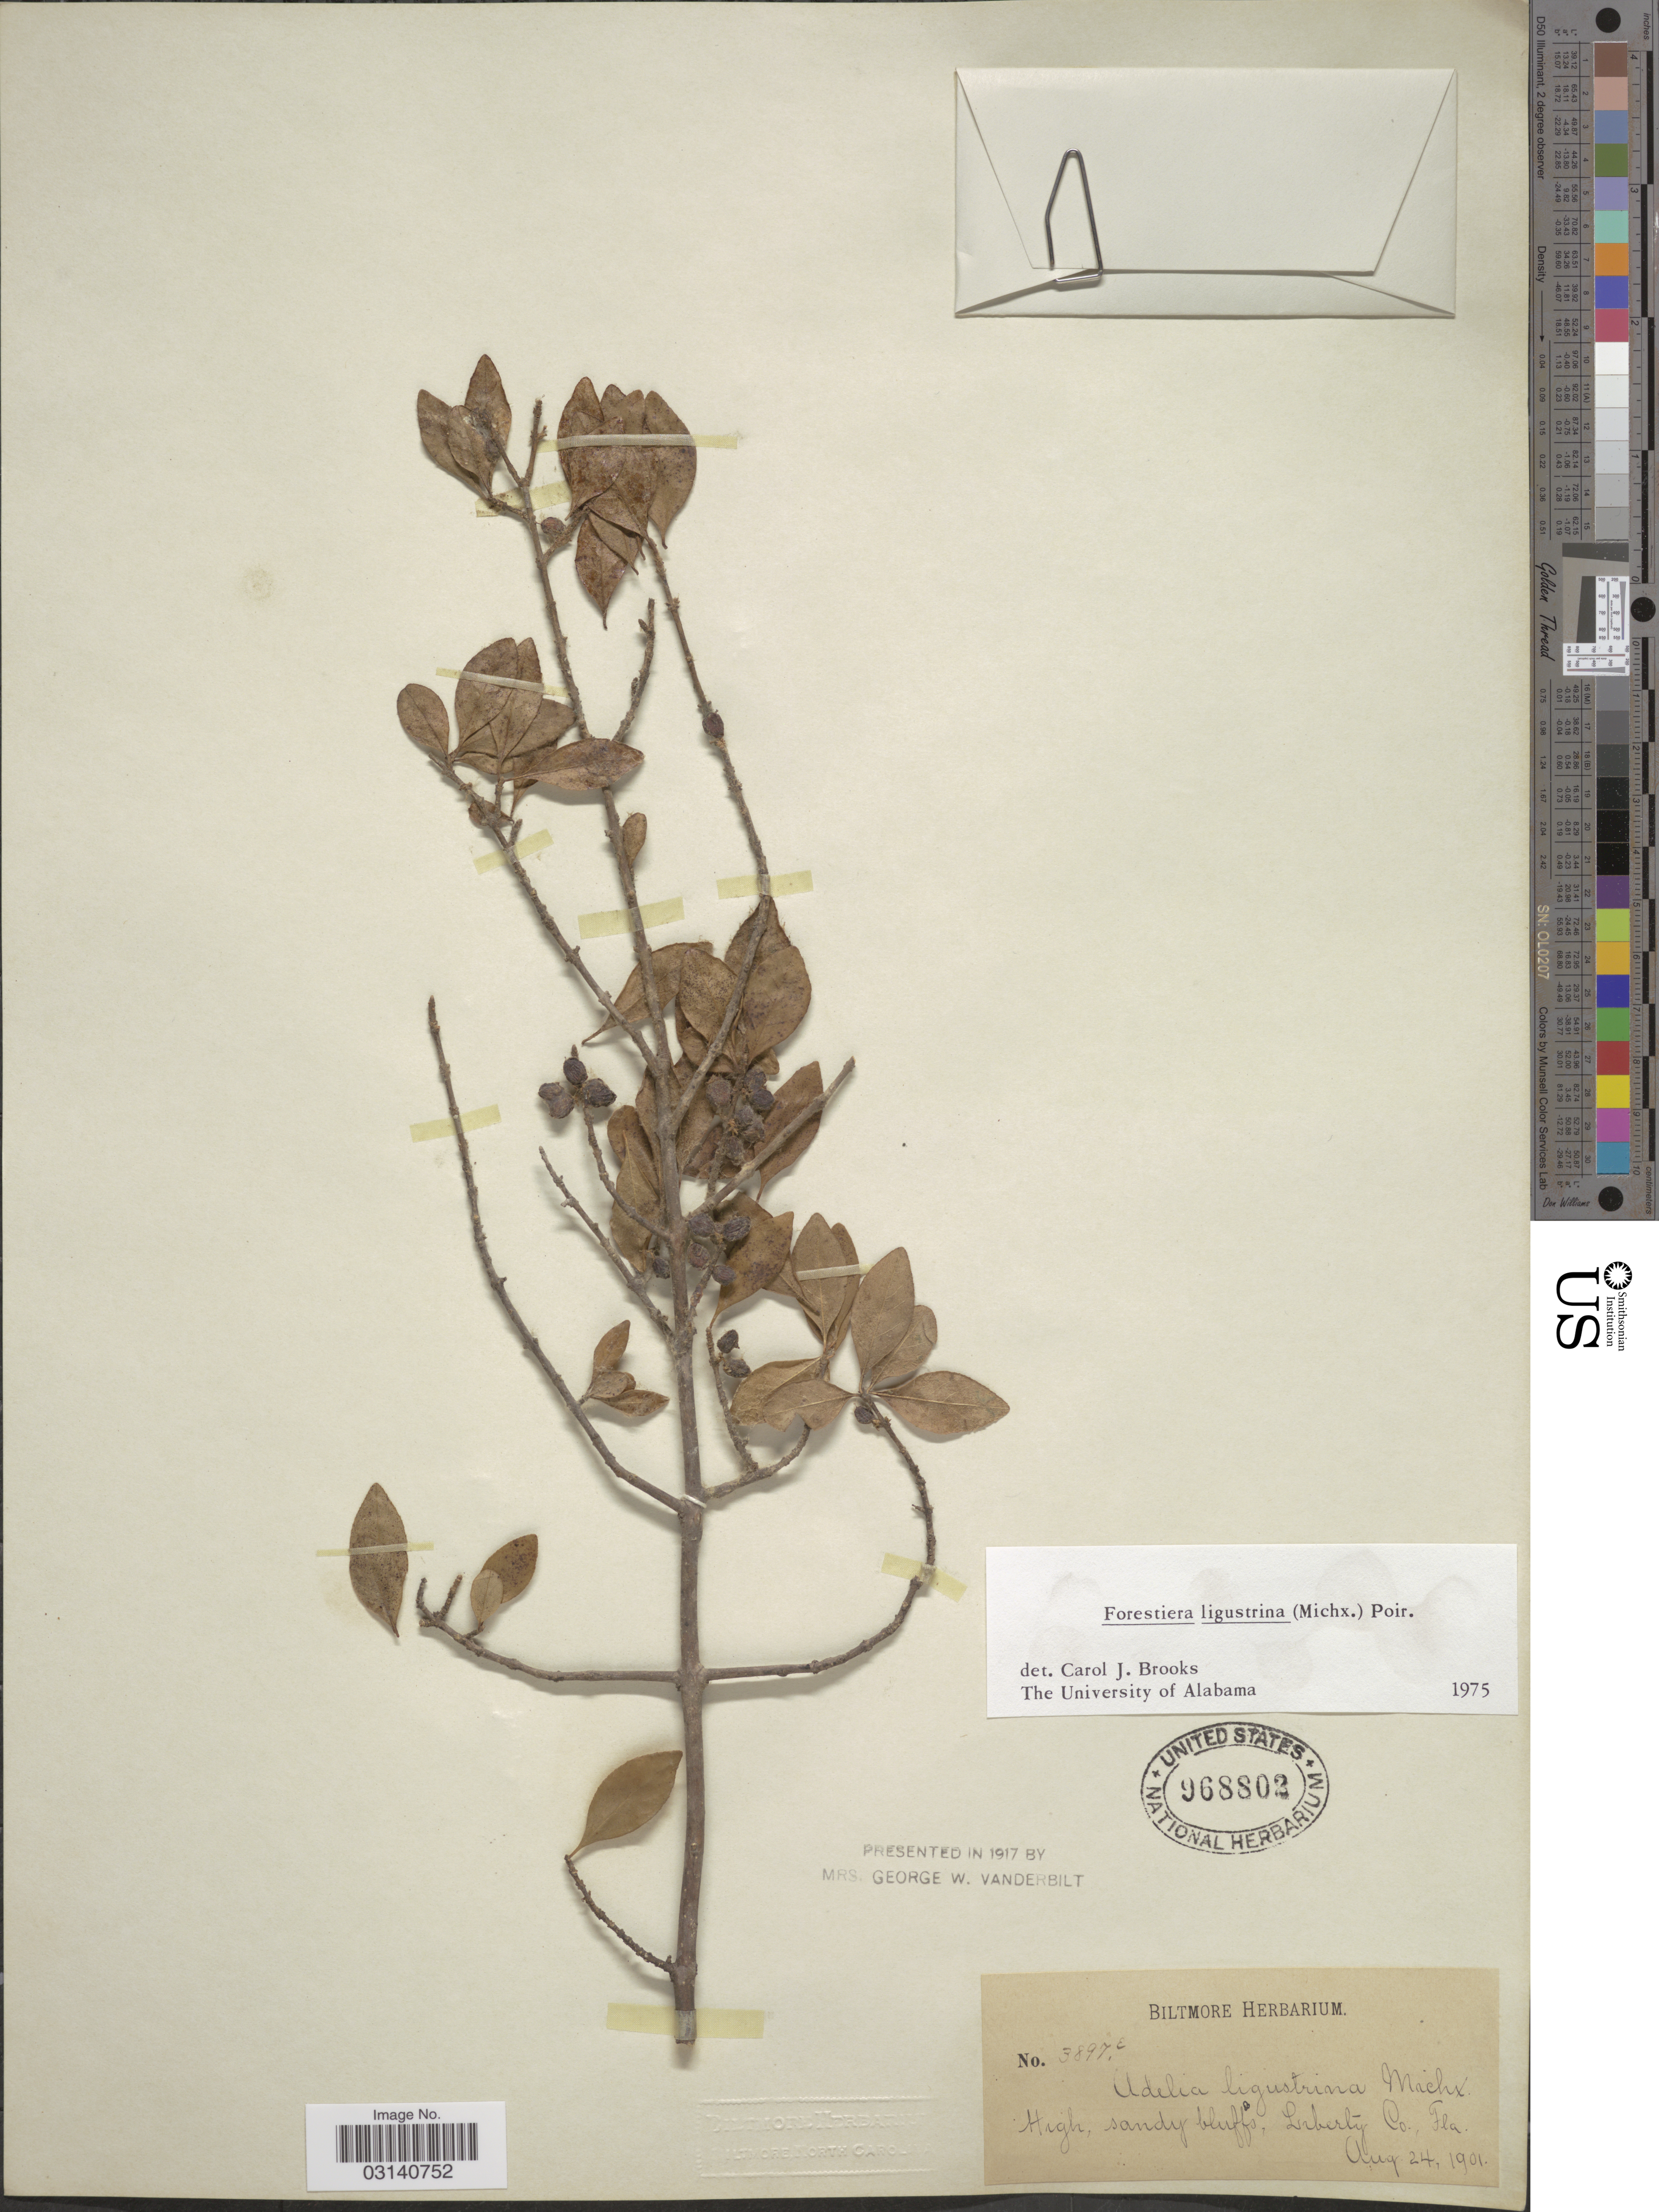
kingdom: Plantae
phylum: Tracheophyta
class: Magnoliopsida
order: Lamiales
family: Oleaceae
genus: Forestiera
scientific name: Forestiera ligustrina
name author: (Michx.) Poir.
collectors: ex herb. Biltmore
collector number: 3897E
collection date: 1901-08-24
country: United States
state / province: Florida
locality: Liberty Co.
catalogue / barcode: US 968802